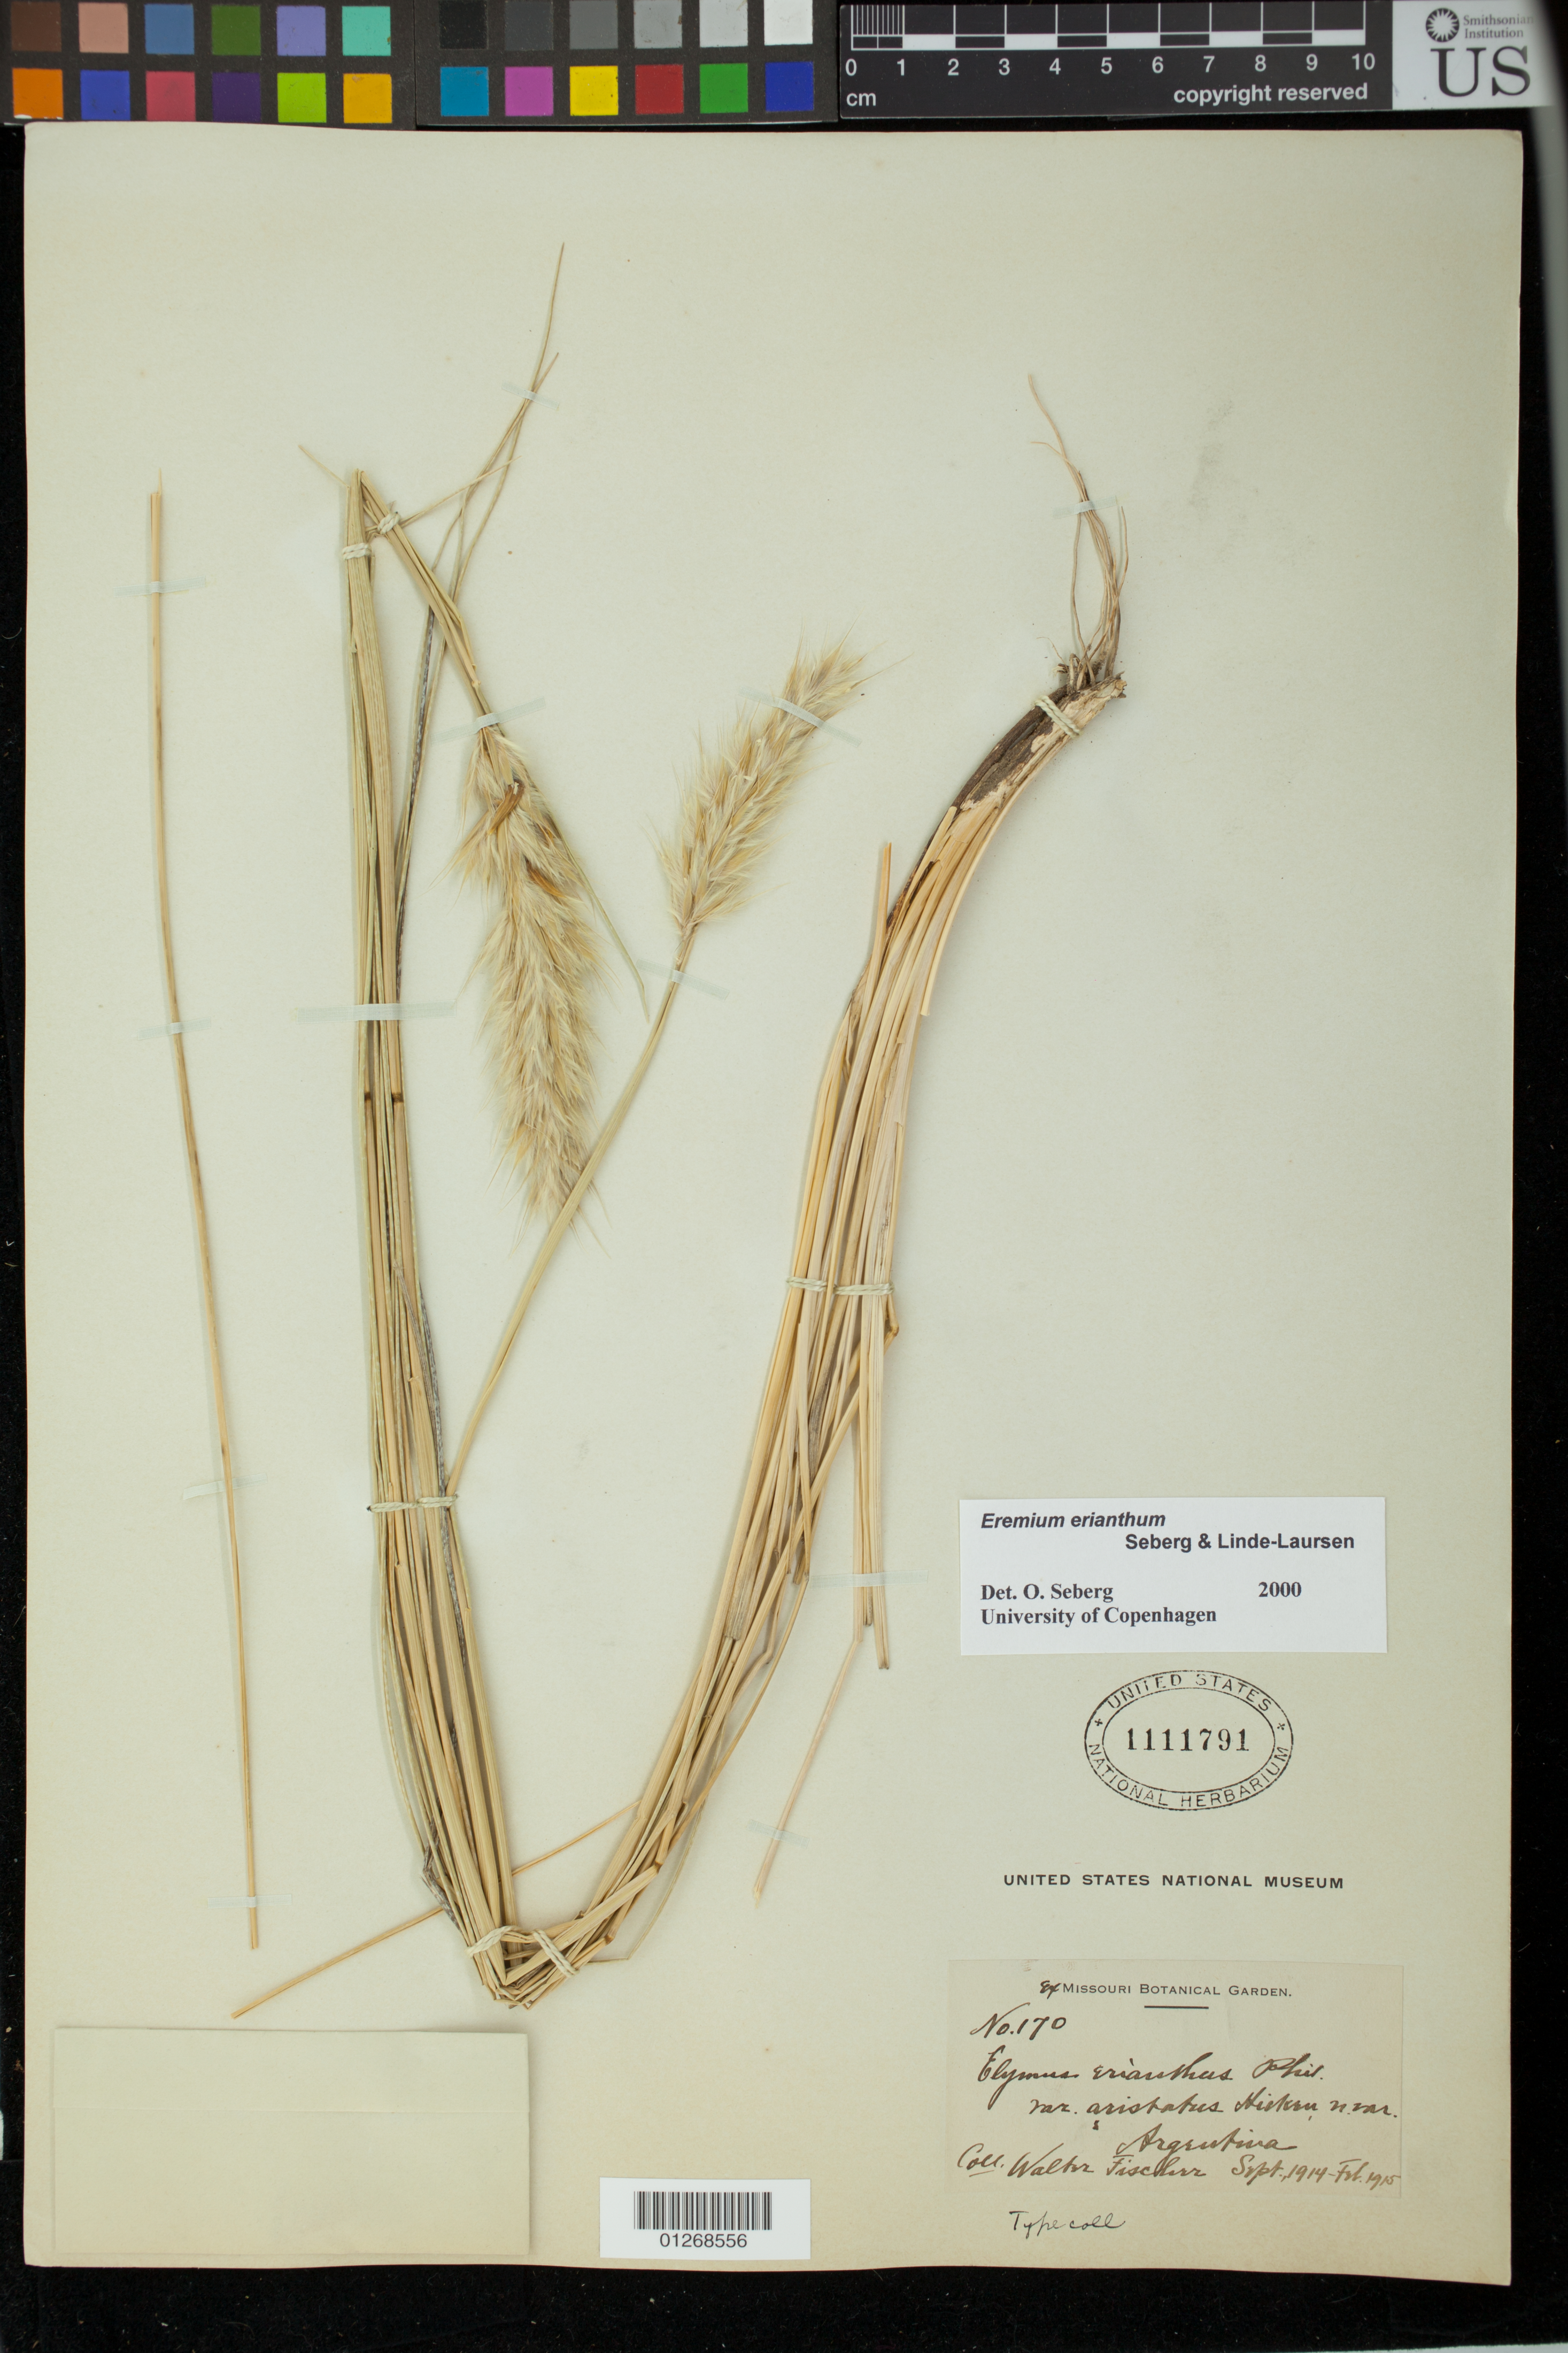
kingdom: Plantae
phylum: Tracheophyta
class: Liliopsida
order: Poales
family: Poaceae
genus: Elymus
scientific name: Elymus erianthus var. aristatus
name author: Hicken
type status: Type Collection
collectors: W. Fischer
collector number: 170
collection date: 1914-09/1915-02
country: Argentina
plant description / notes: Duplicates numbered as "Fischer 170" were apparently collected on several different dates. All 3 sheets at US bear different collection dates, none matching the date cited for the lectotype collection (5 Sep 1914) by Seberg & Linde-Larsen (1996, Syst. Bot. 21: 11) although they cited an "isolectotype" at US.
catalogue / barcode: US 1111791